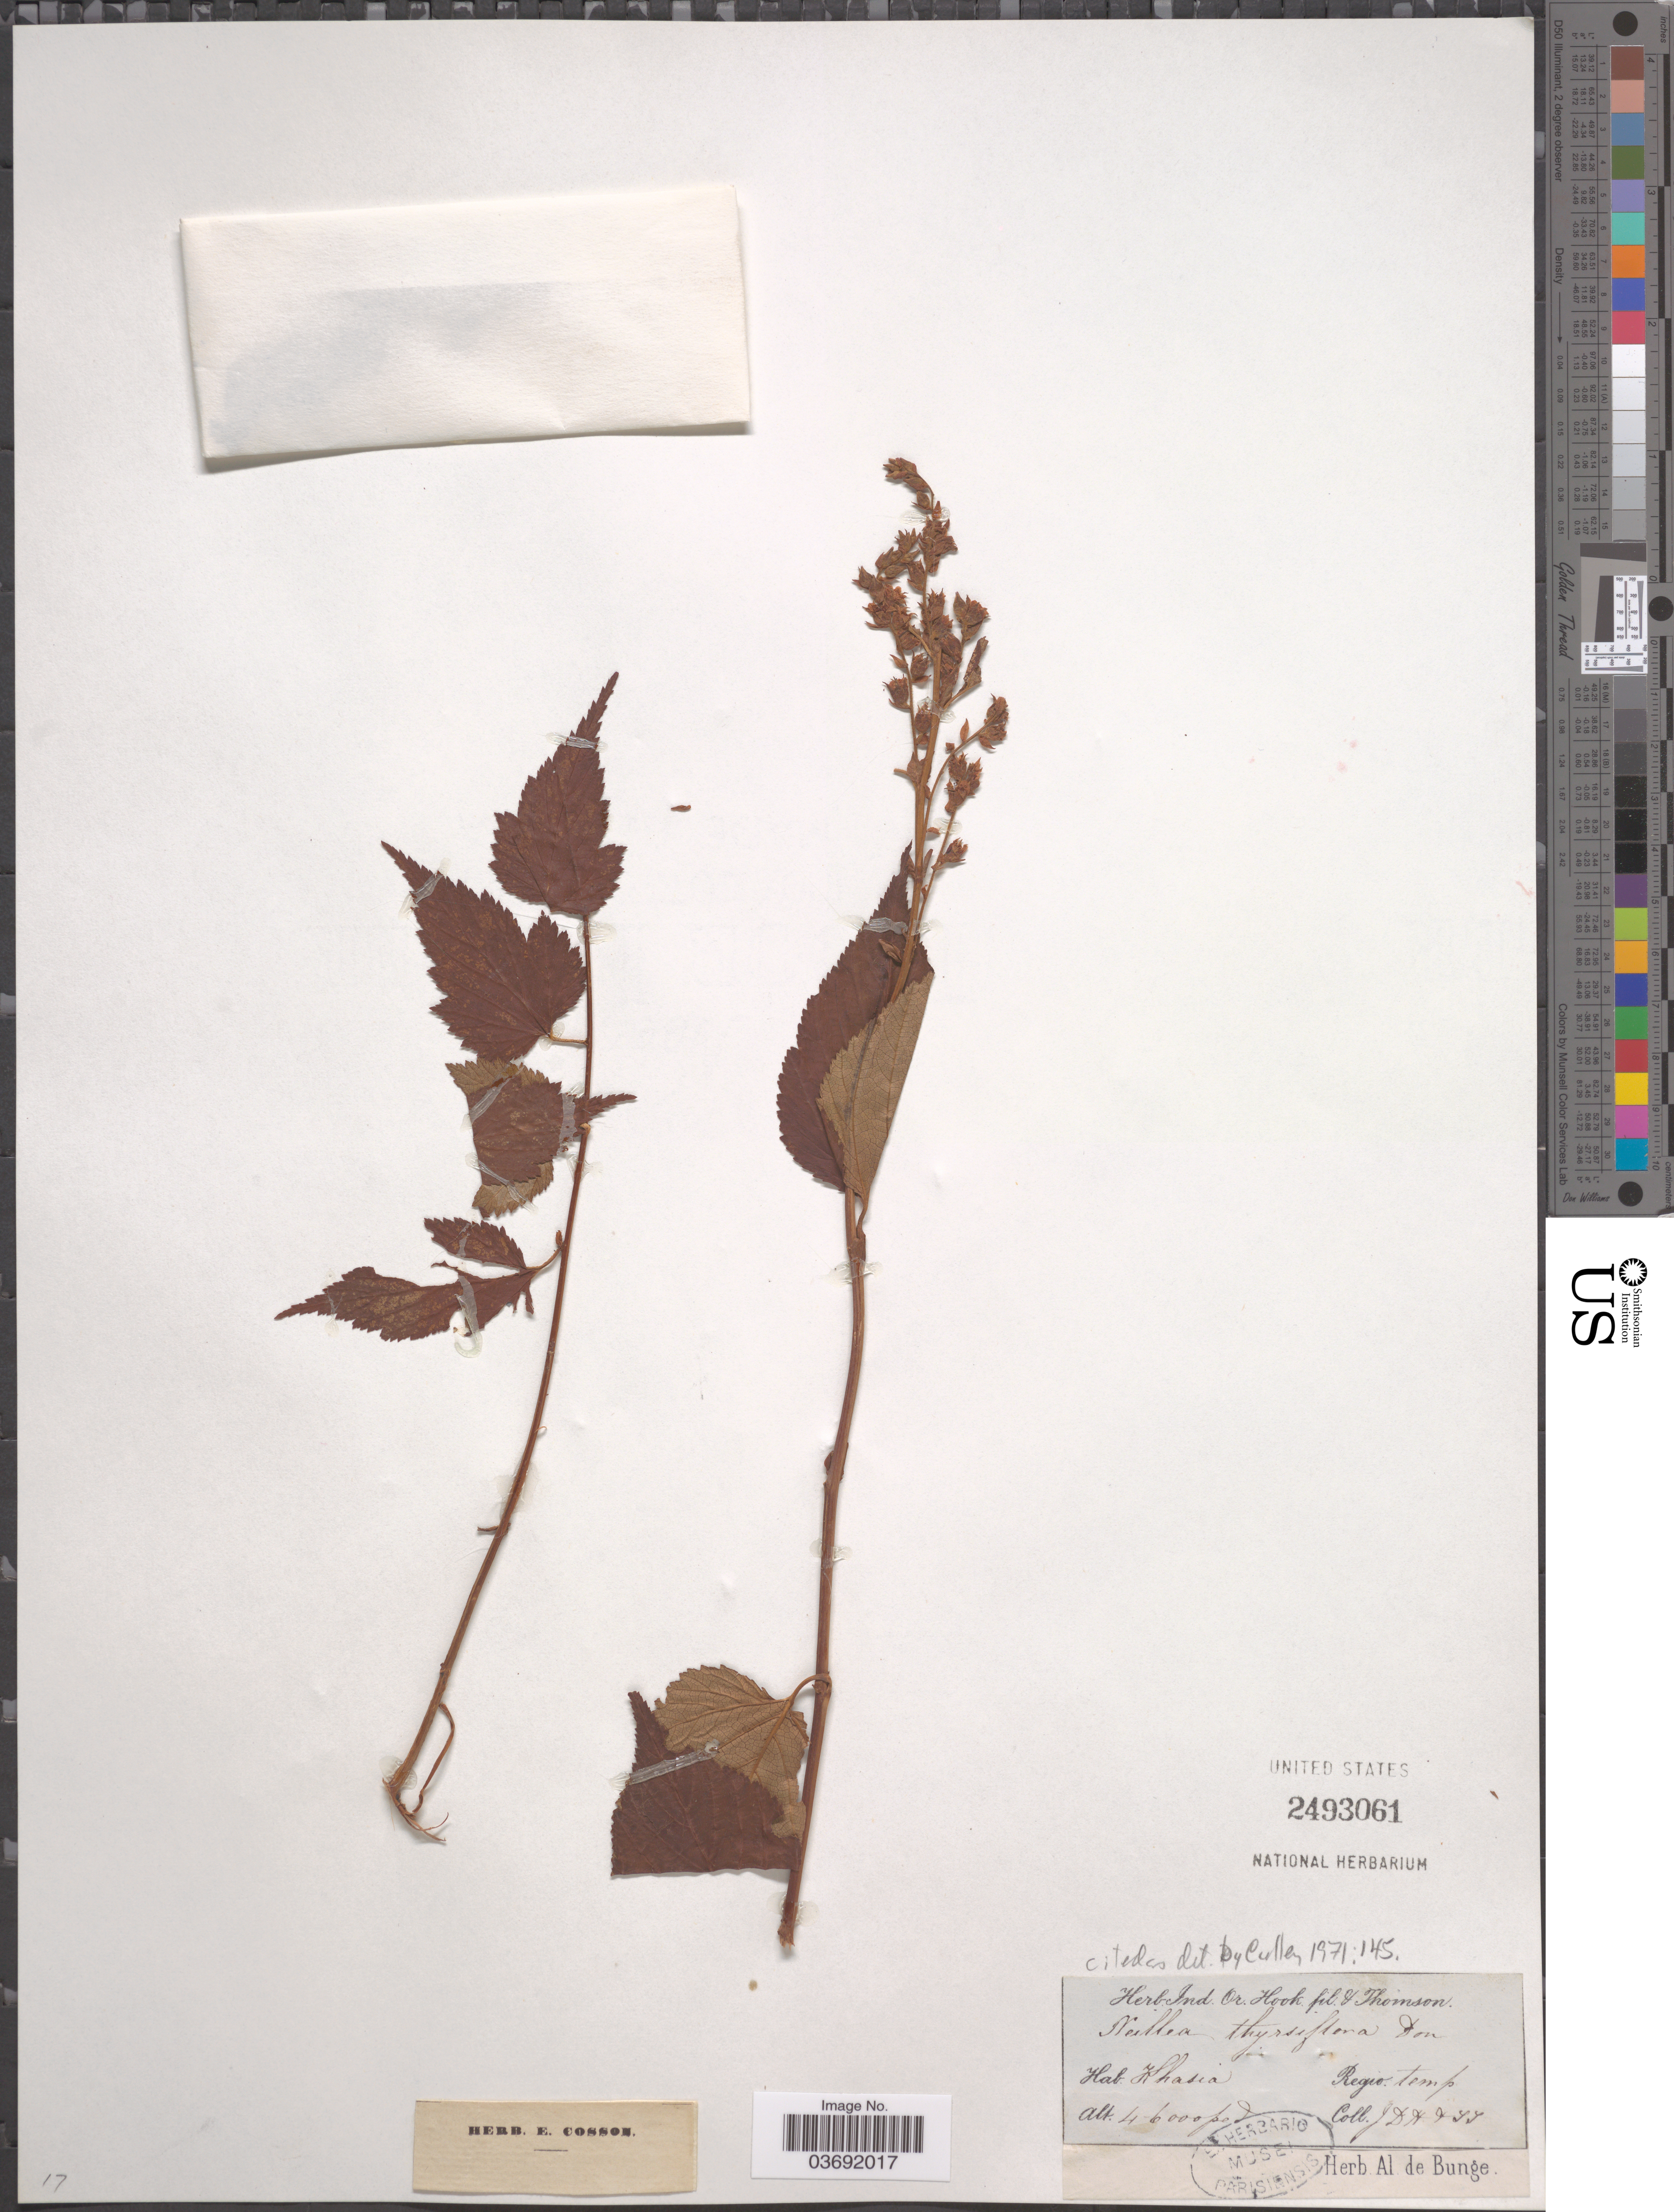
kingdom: Plantae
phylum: Tracheophyta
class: Magnoliopsida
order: Rosales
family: Rosaceae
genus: Neillia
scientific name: Neillia thyrsiflora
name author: D. Don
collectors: J. D. Hooker & T. Thomson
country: India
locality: Khasia. Regio temp.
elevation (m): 1219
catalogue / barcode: US 2493061